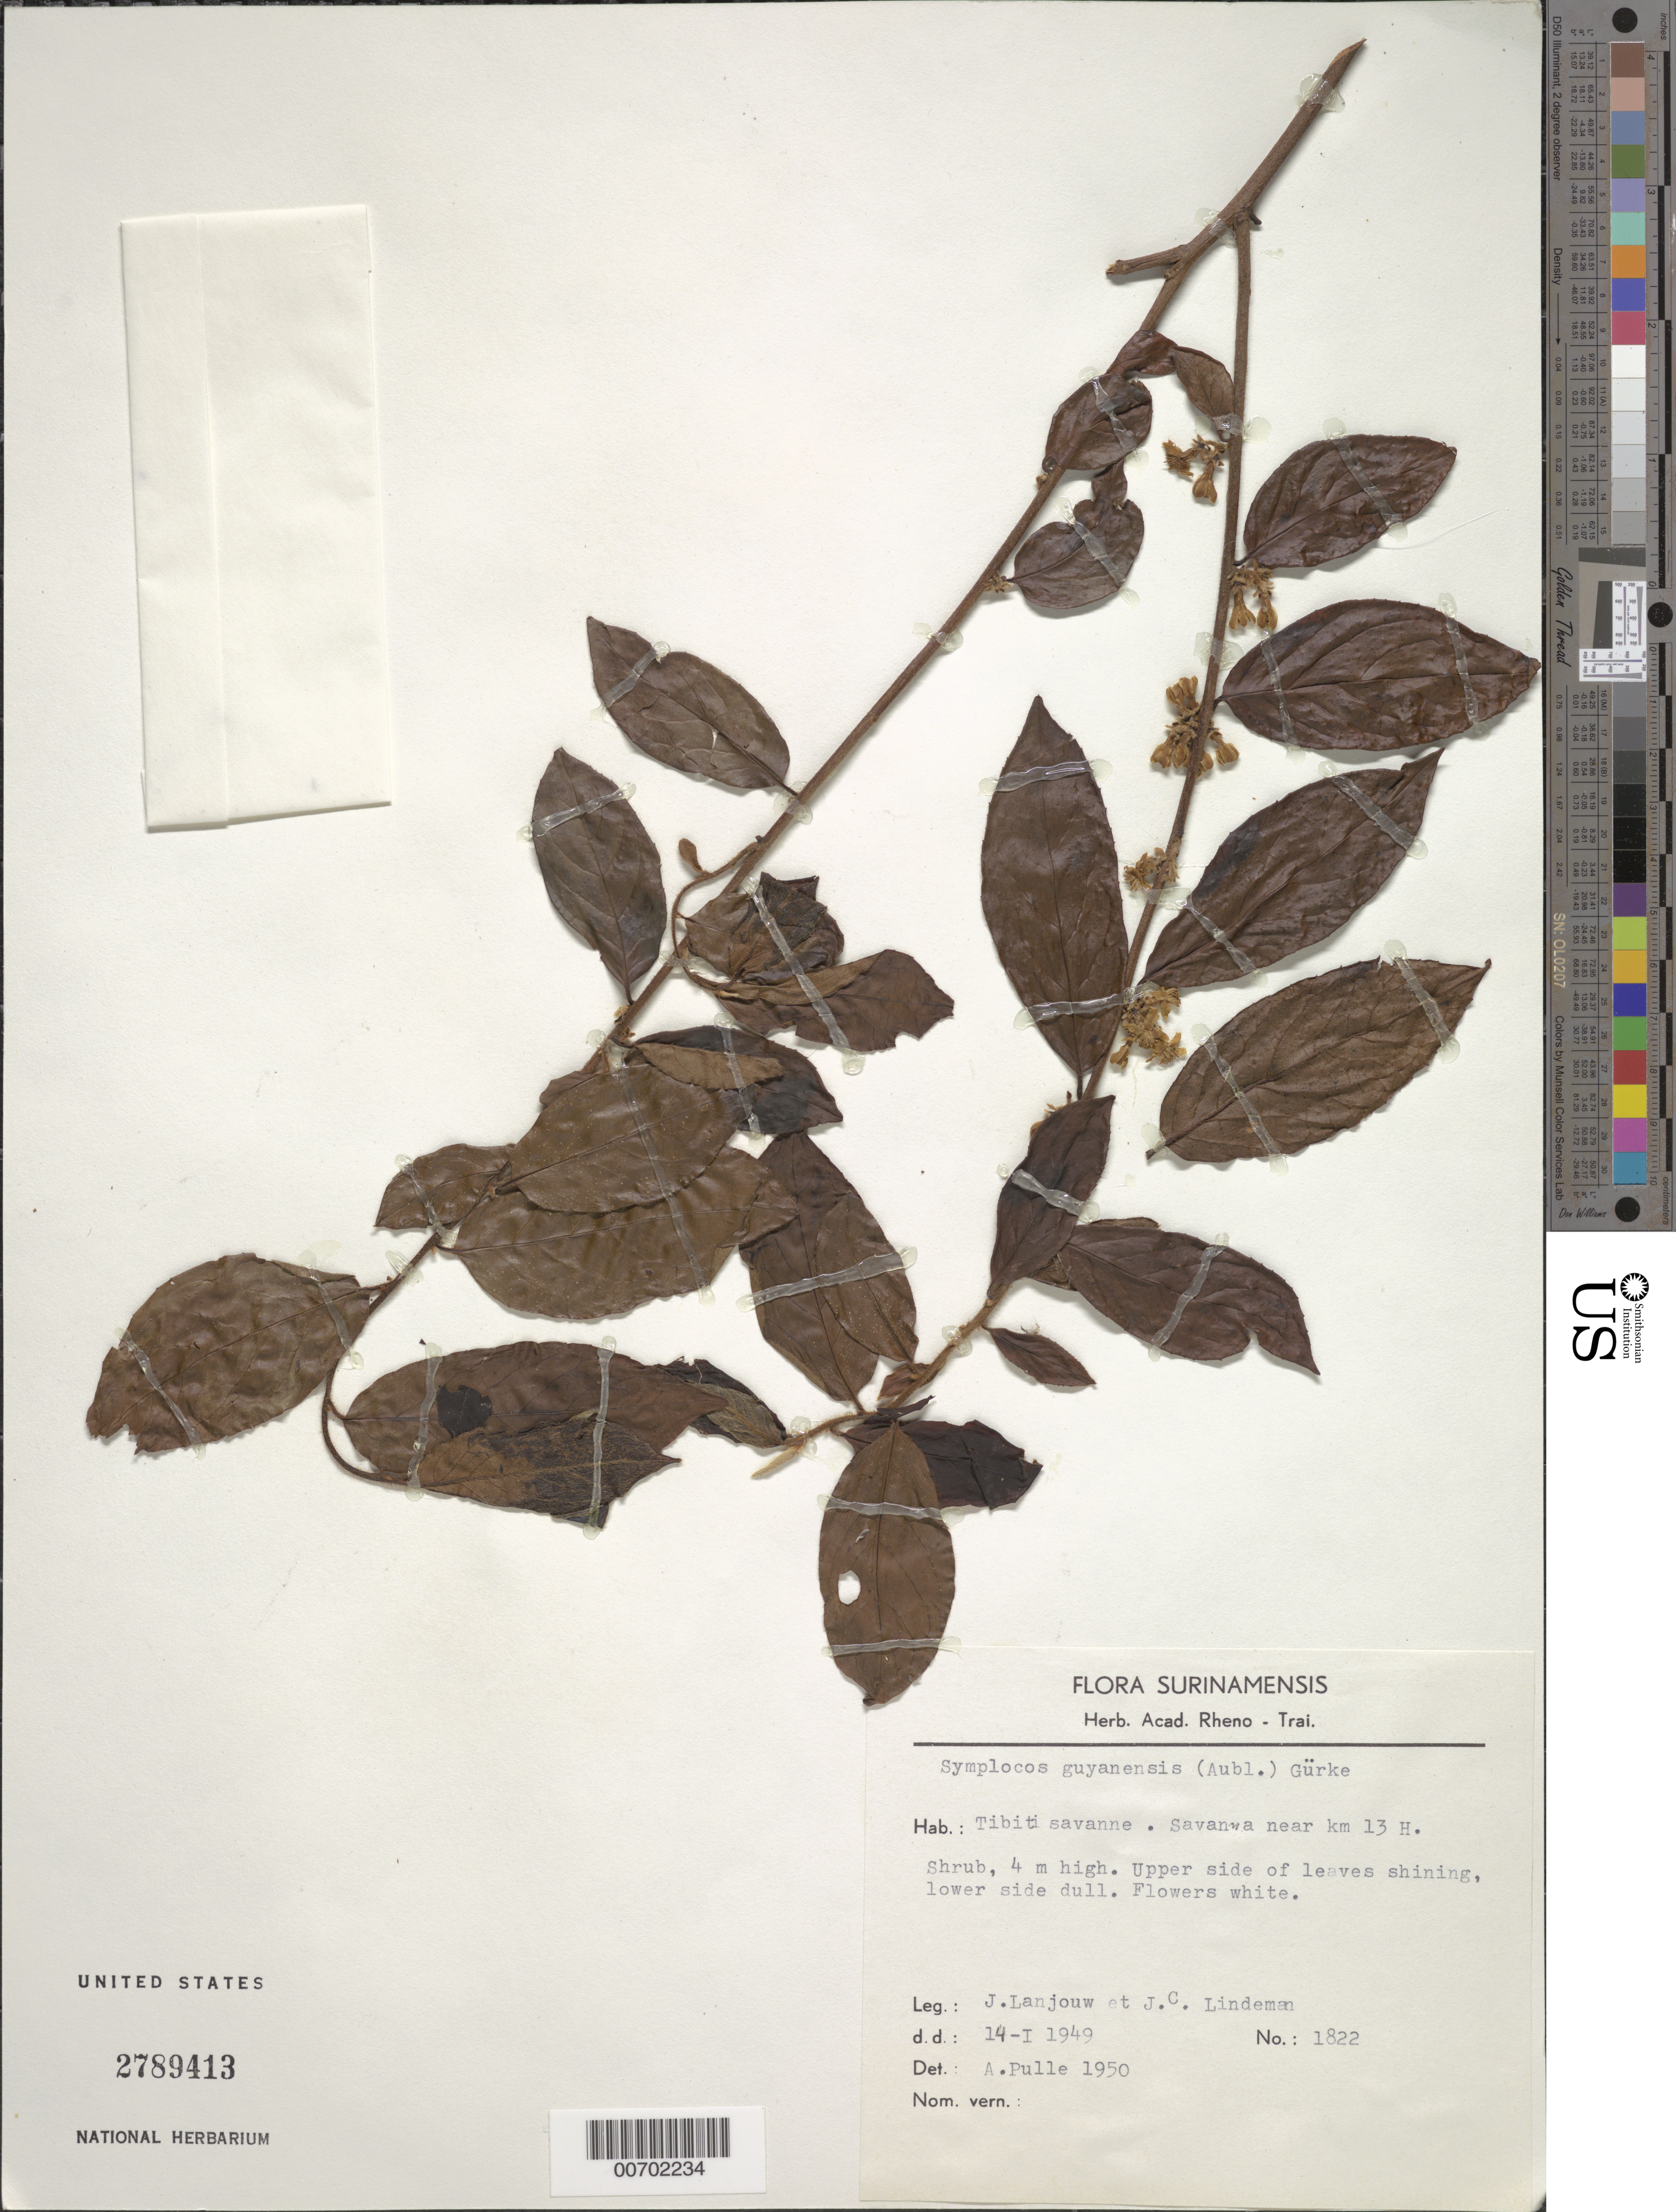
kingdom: Plantae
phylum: Tracheophyta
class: Magnoliopsida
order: Ericales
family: Symplocaceae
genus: Symplocos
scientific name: Symplocos guianensis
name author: (Aubl.) Gürke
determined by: Pulle, A. A.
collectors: J. Lanjouw & J. C. Lindeman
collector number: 1822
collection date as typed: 14-Jan-49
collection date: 1949-01-14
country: Suriname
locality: Tibiti savanna, near km 13 H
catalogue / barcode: US 2789413